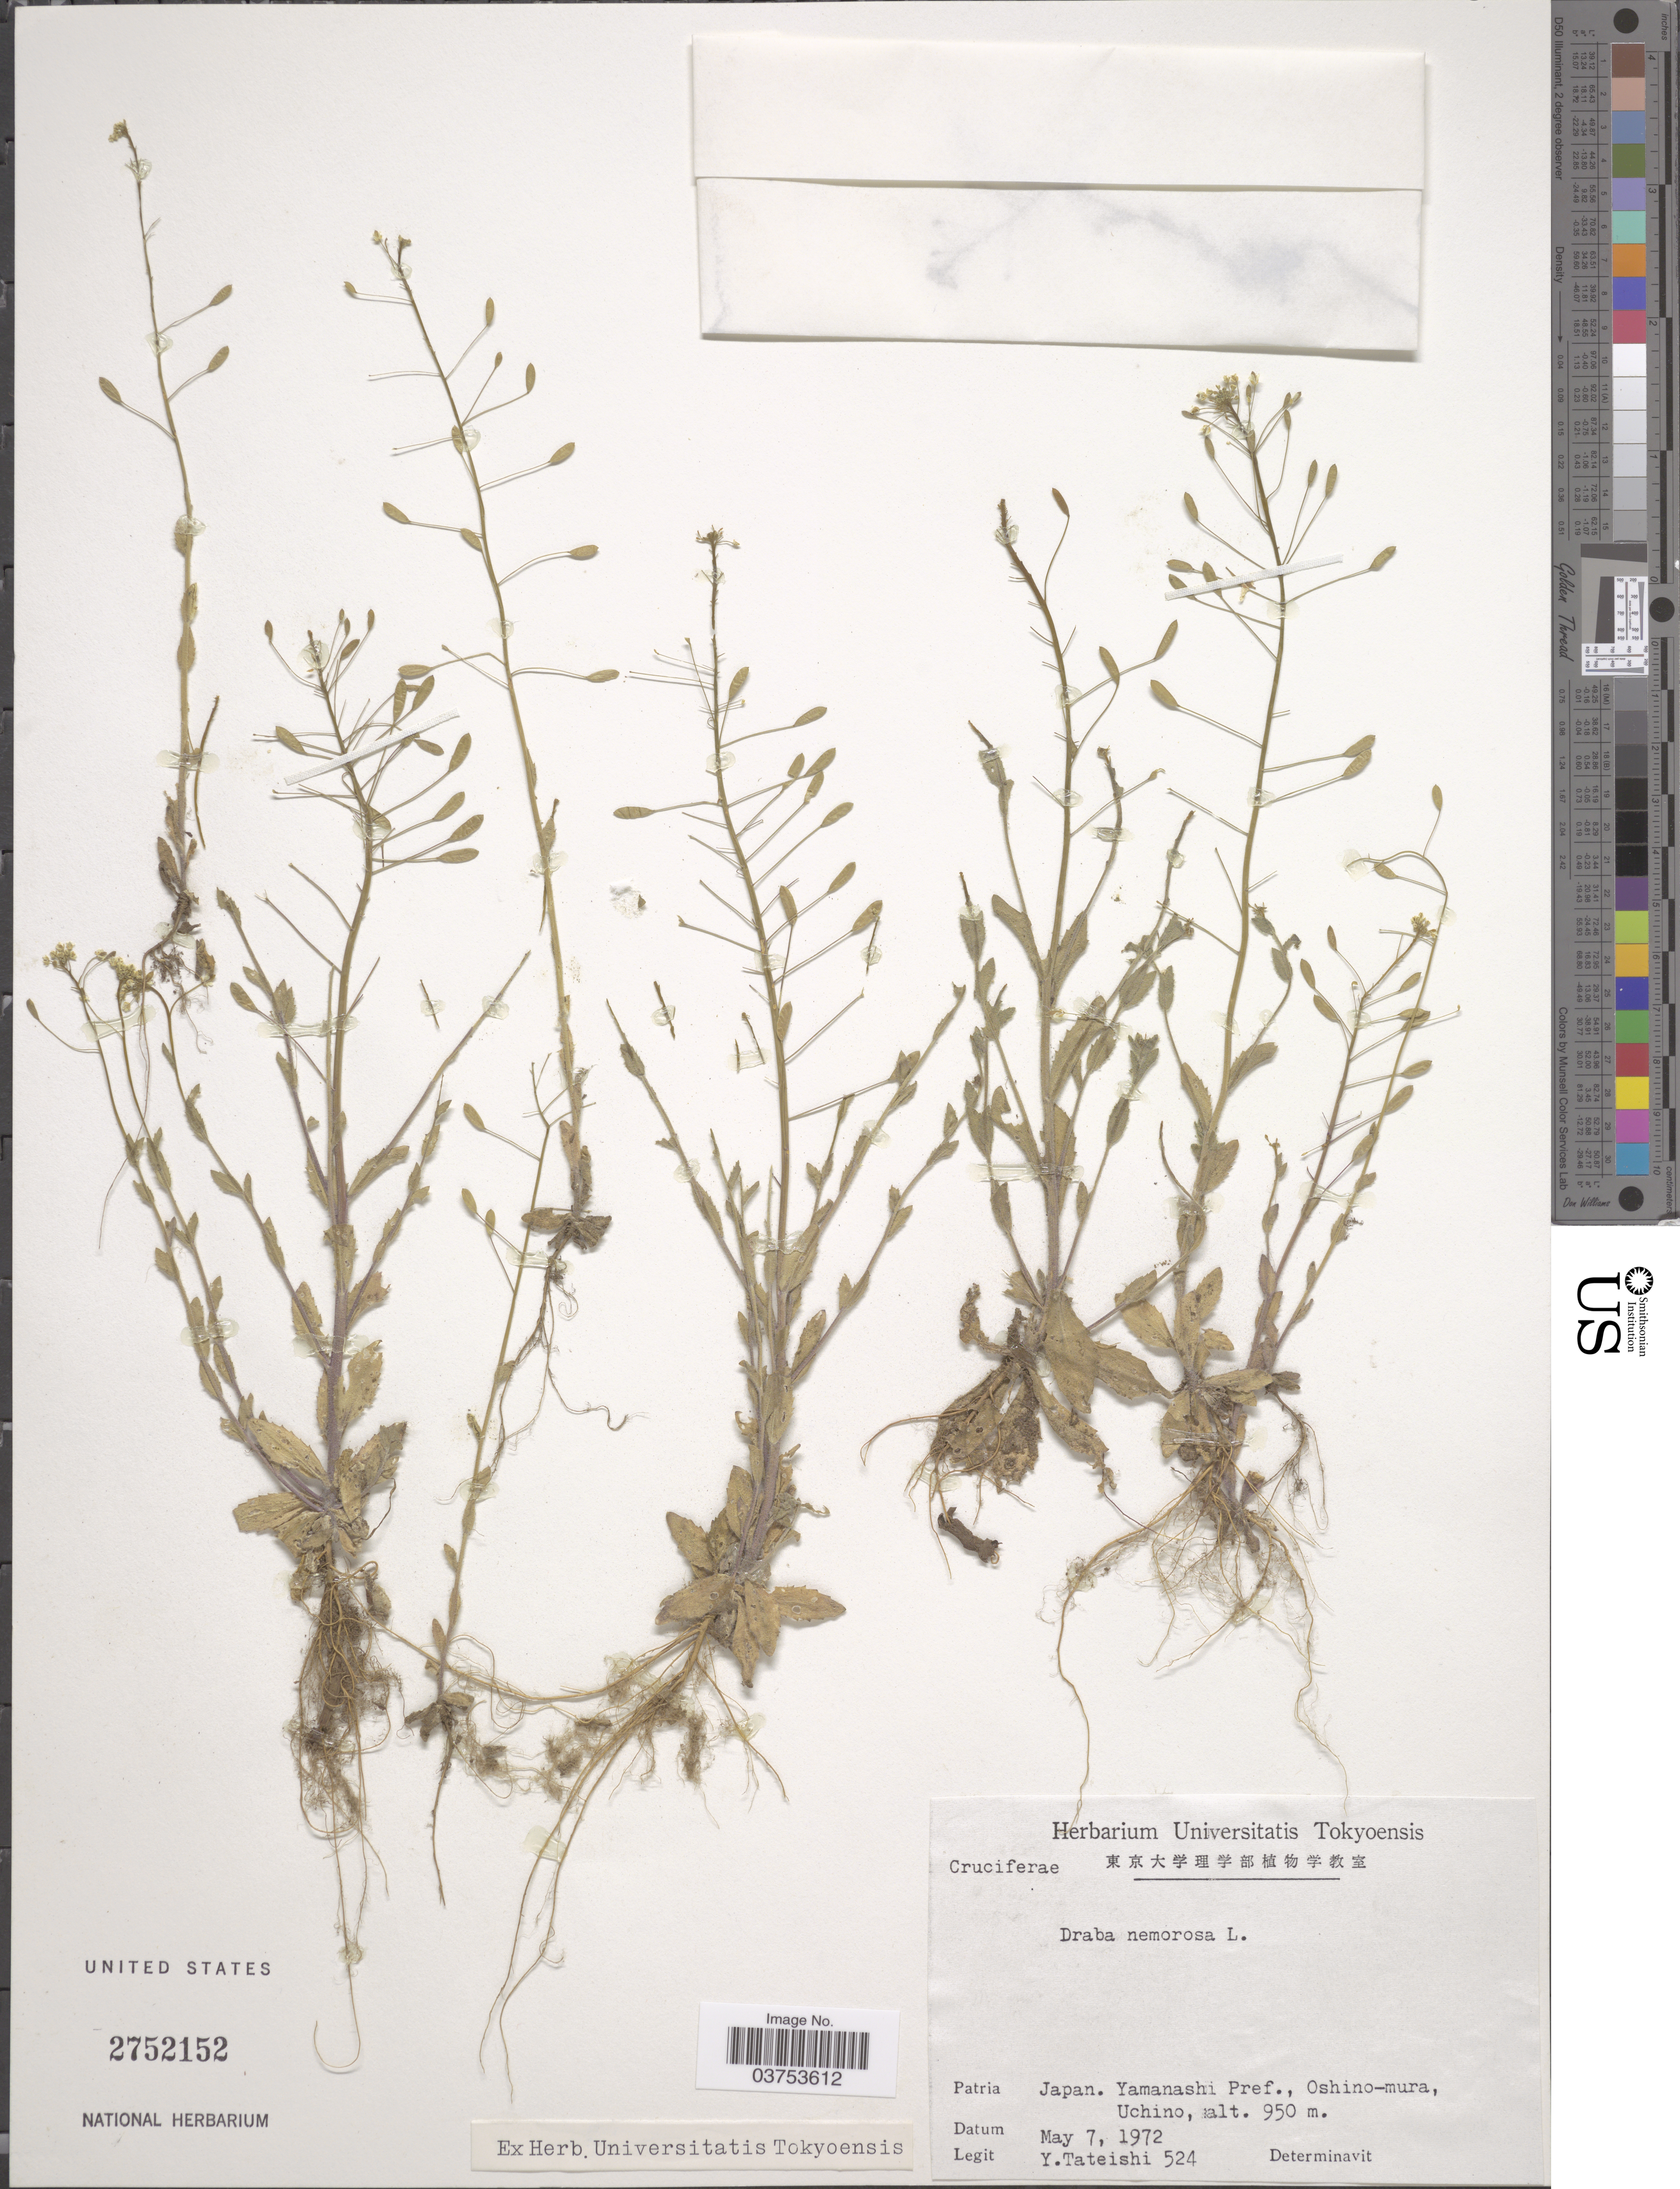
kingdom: Plantae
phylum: Tracheophyta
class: Magnoliopsida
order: Brassicales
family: Brassicaceae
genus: Draba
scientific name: Draba nemorosa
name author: L.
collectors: Y. Tateishi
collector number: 524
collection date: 1972-05-07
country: Japan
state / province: Yamanasi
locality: Yamanashi Pref., Oshino-mura, Uchino.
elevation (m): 950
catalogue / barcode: US 2752152